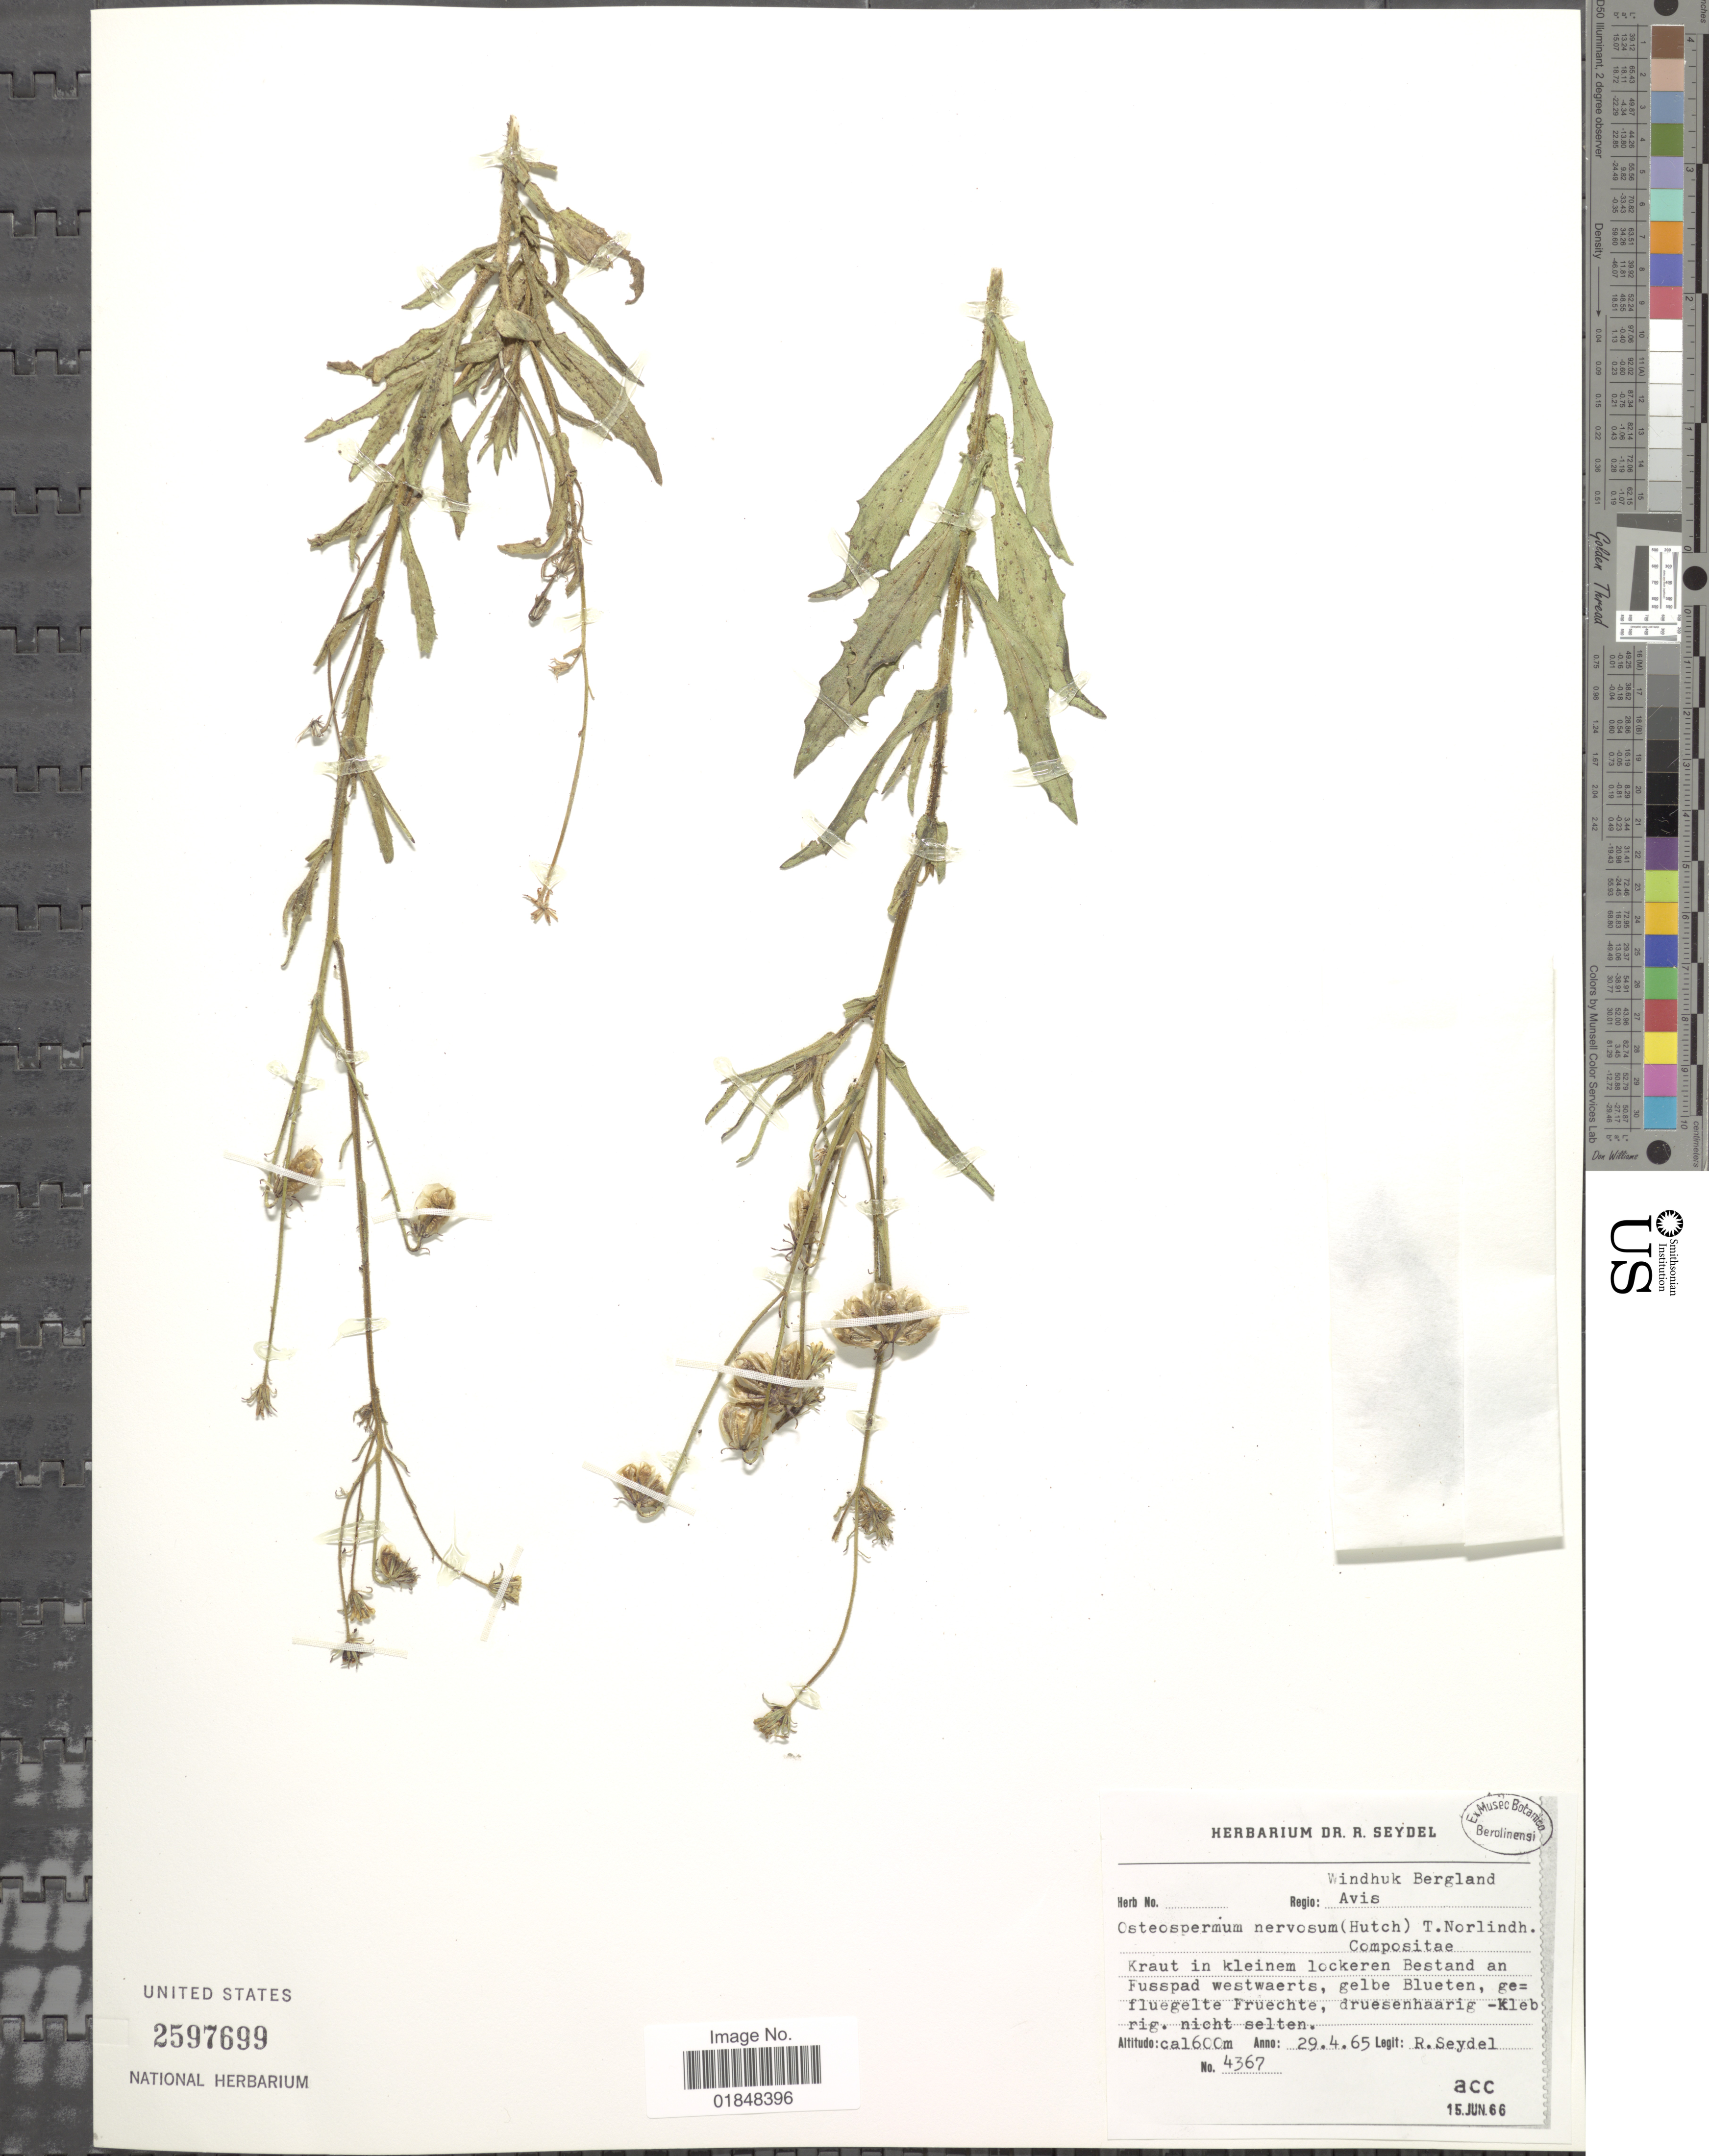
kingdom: Plantae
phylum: Tracheophyta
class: Magnoliopsida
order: Asterales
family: Asteraceae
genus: Tripteris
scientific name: Tripteris nervosa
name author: Harv.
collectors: R. Seydel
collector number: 4367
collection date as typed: Transcribed d/m/y: 29/4/65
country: Namibia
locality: Windhuk Bergland. Regio Avis. Kraut in kleinem lockeren Bestand an Fusspad westwaerts, gelbe Blueten, gefluegelte Fruechte, druesenharig - Kleb rig nicht selten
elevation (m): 1600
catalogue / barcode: US 2597699